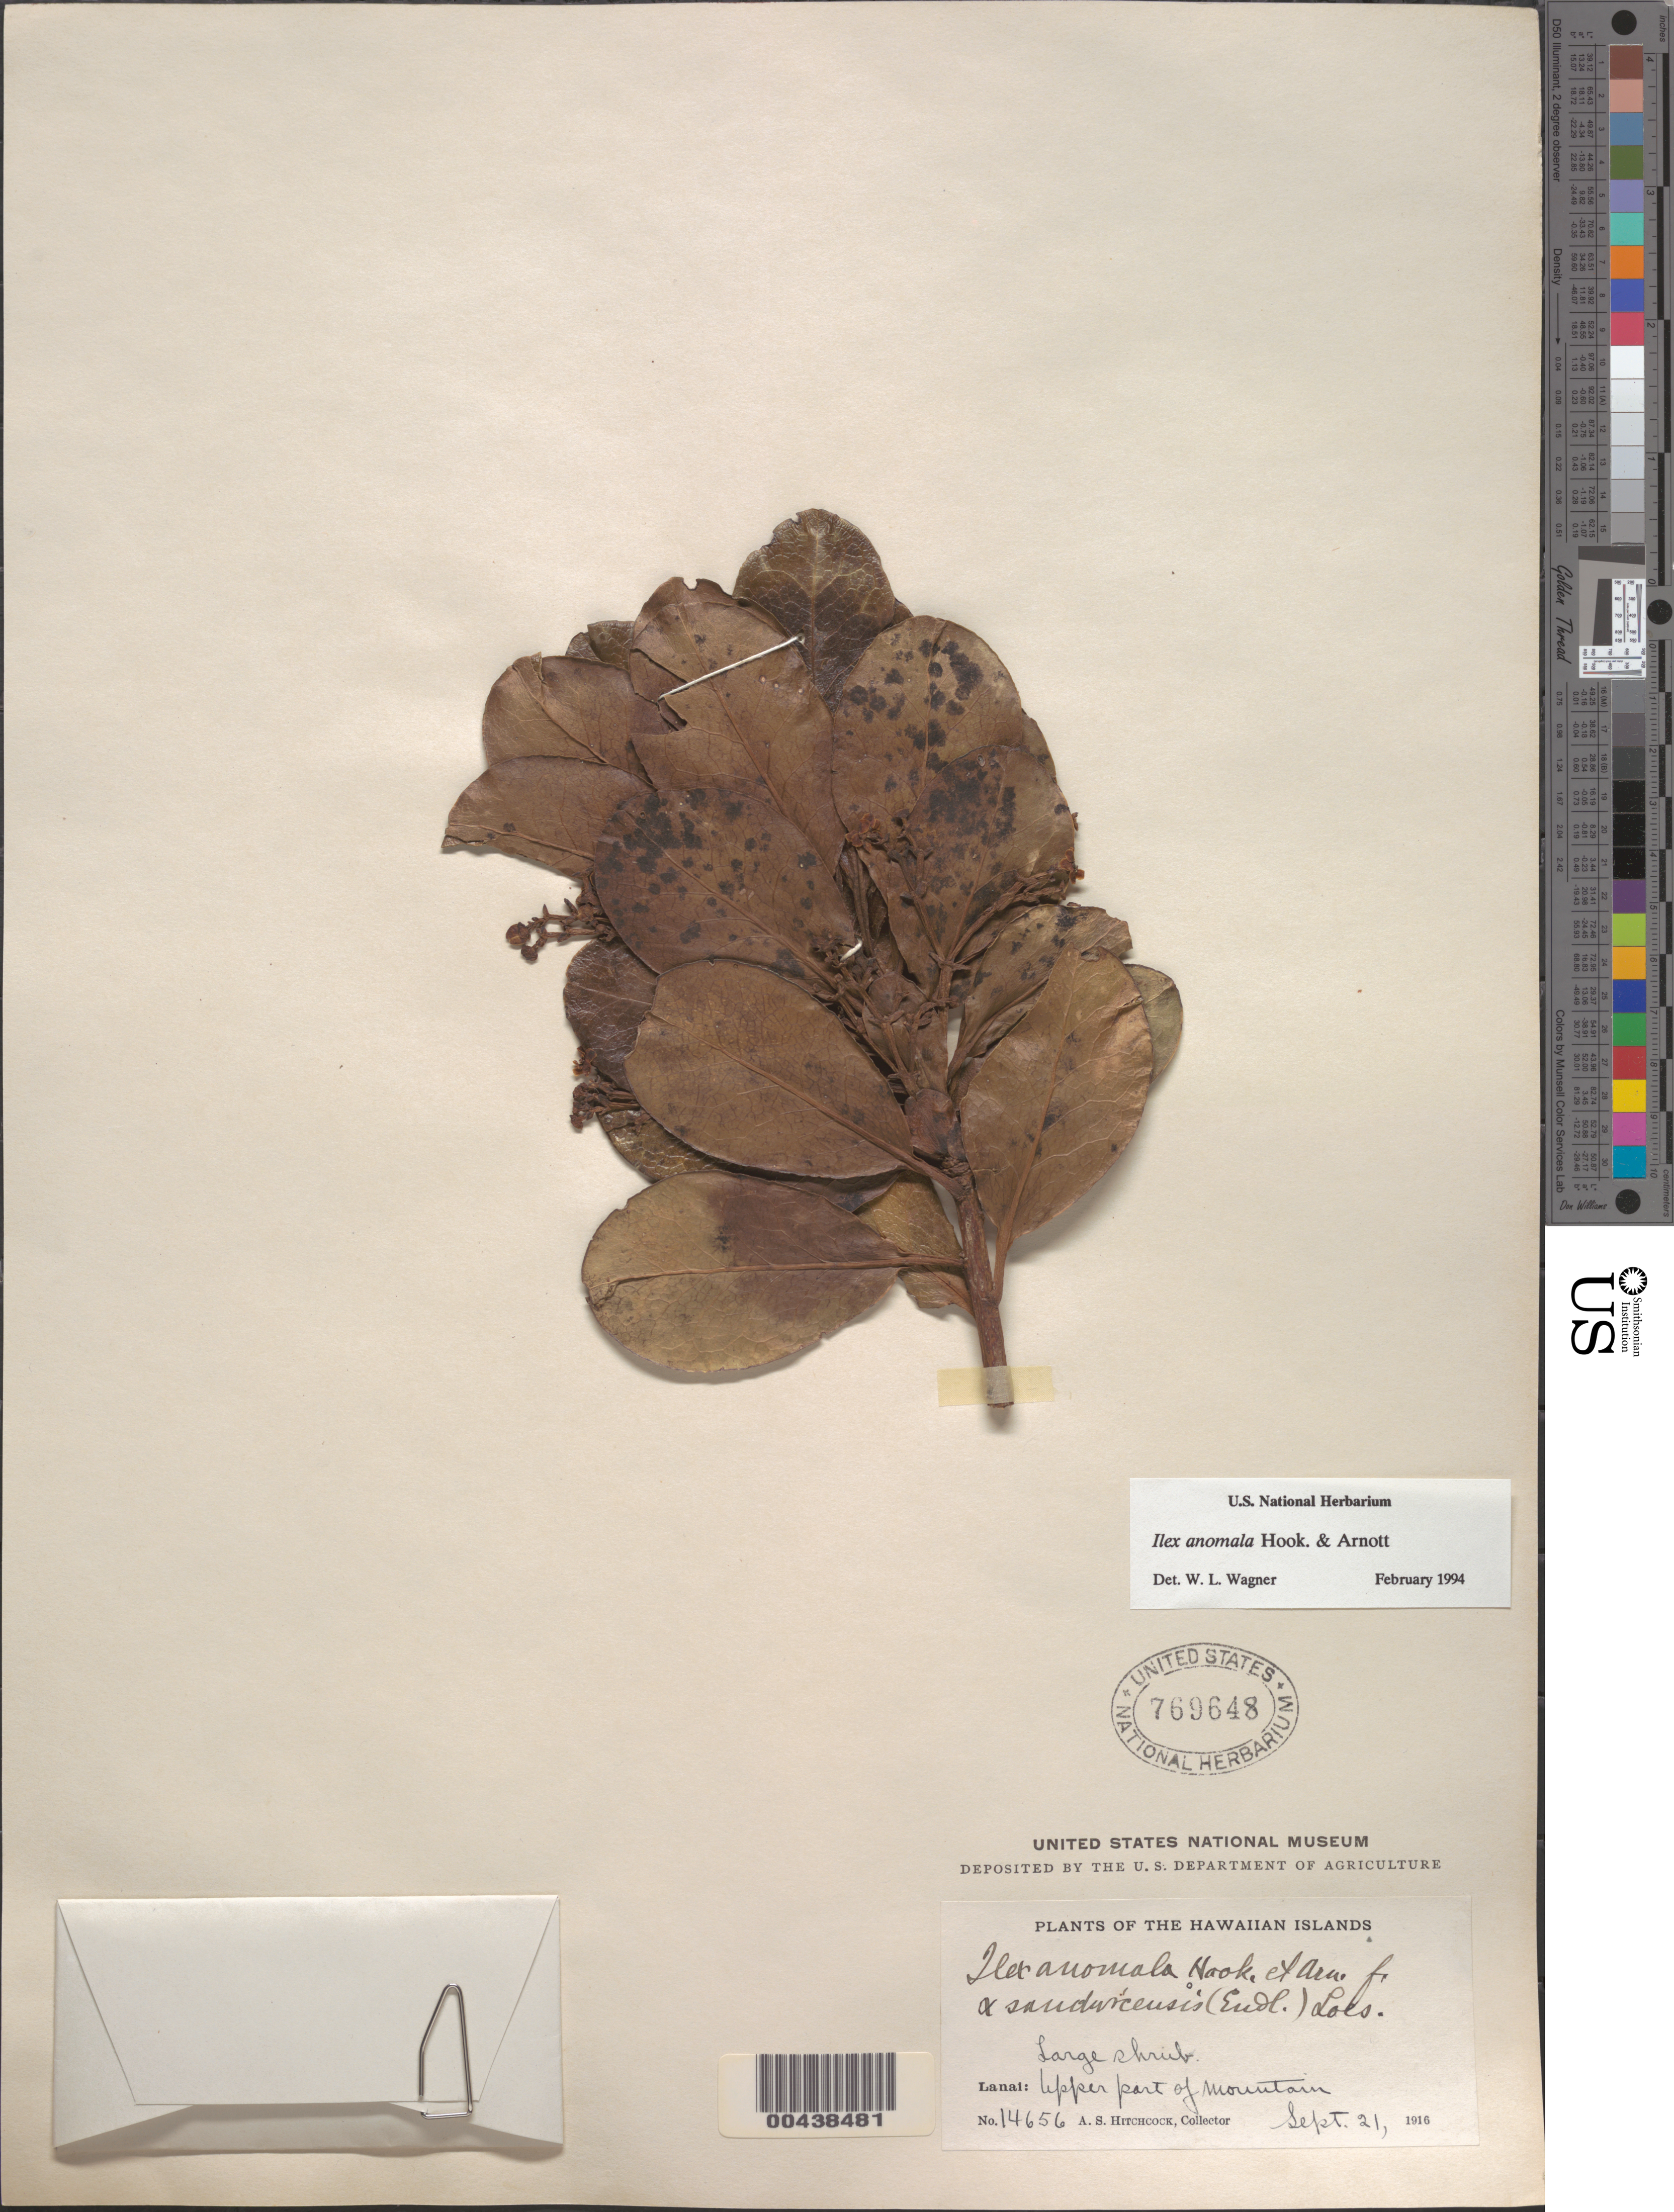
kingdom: Plantae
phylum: Tracheophyta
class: Magnoliopsida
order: Aquifoliales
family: Aquifoliaceae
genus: Ilex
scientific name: Ilex anomala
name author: Hook. & Arn.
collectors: A. S. Hitchcock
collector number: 14656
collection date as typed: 21 Sep 1916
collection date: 1916-09-21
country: United States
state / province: Hawaii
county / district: Maui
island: Lana'i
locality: Upper part of mountain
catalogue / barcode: US 769648